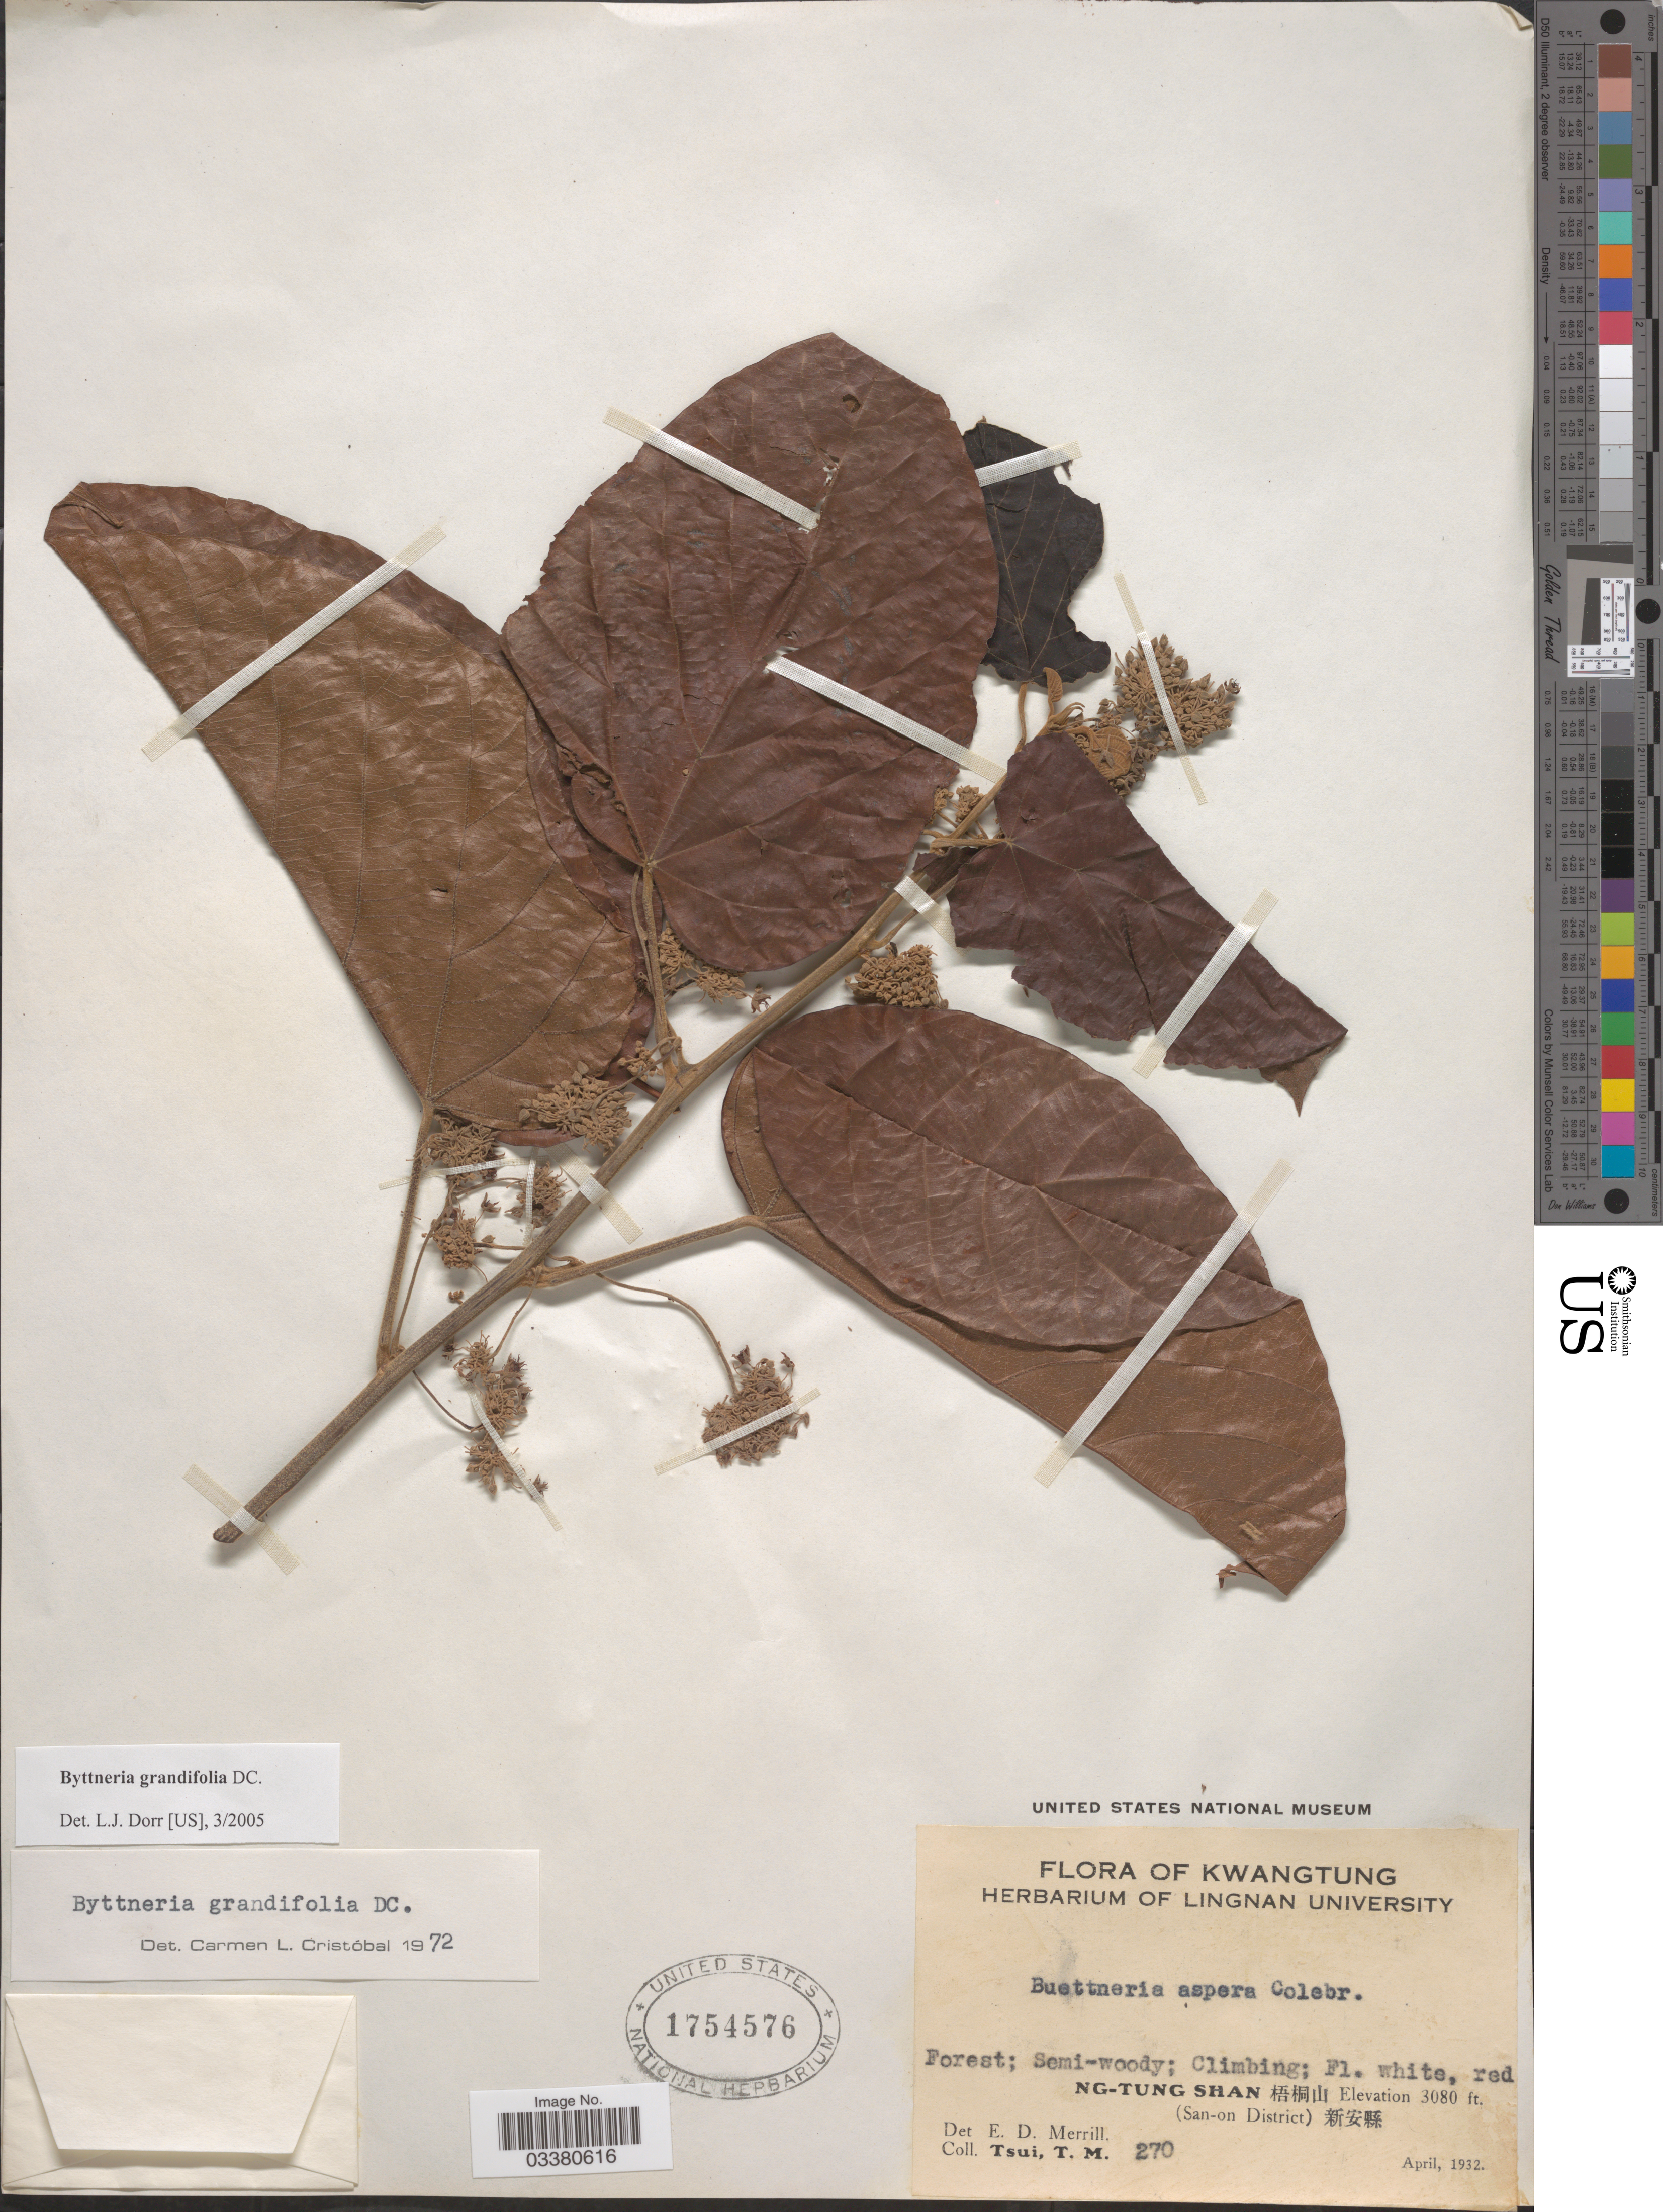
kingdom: Plantae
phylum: Tracheophyta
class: Magnoliopsida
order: Malvales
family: Malvaceae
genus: Byttneria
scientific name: Byttneria grandifolia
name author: DC.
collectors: T. Tsui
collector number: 270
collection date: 1932-04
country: China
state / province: Guangdong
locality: Kwatung.Ng-tung Shan (San-on District) .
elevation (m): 939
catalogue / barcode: US 1754576